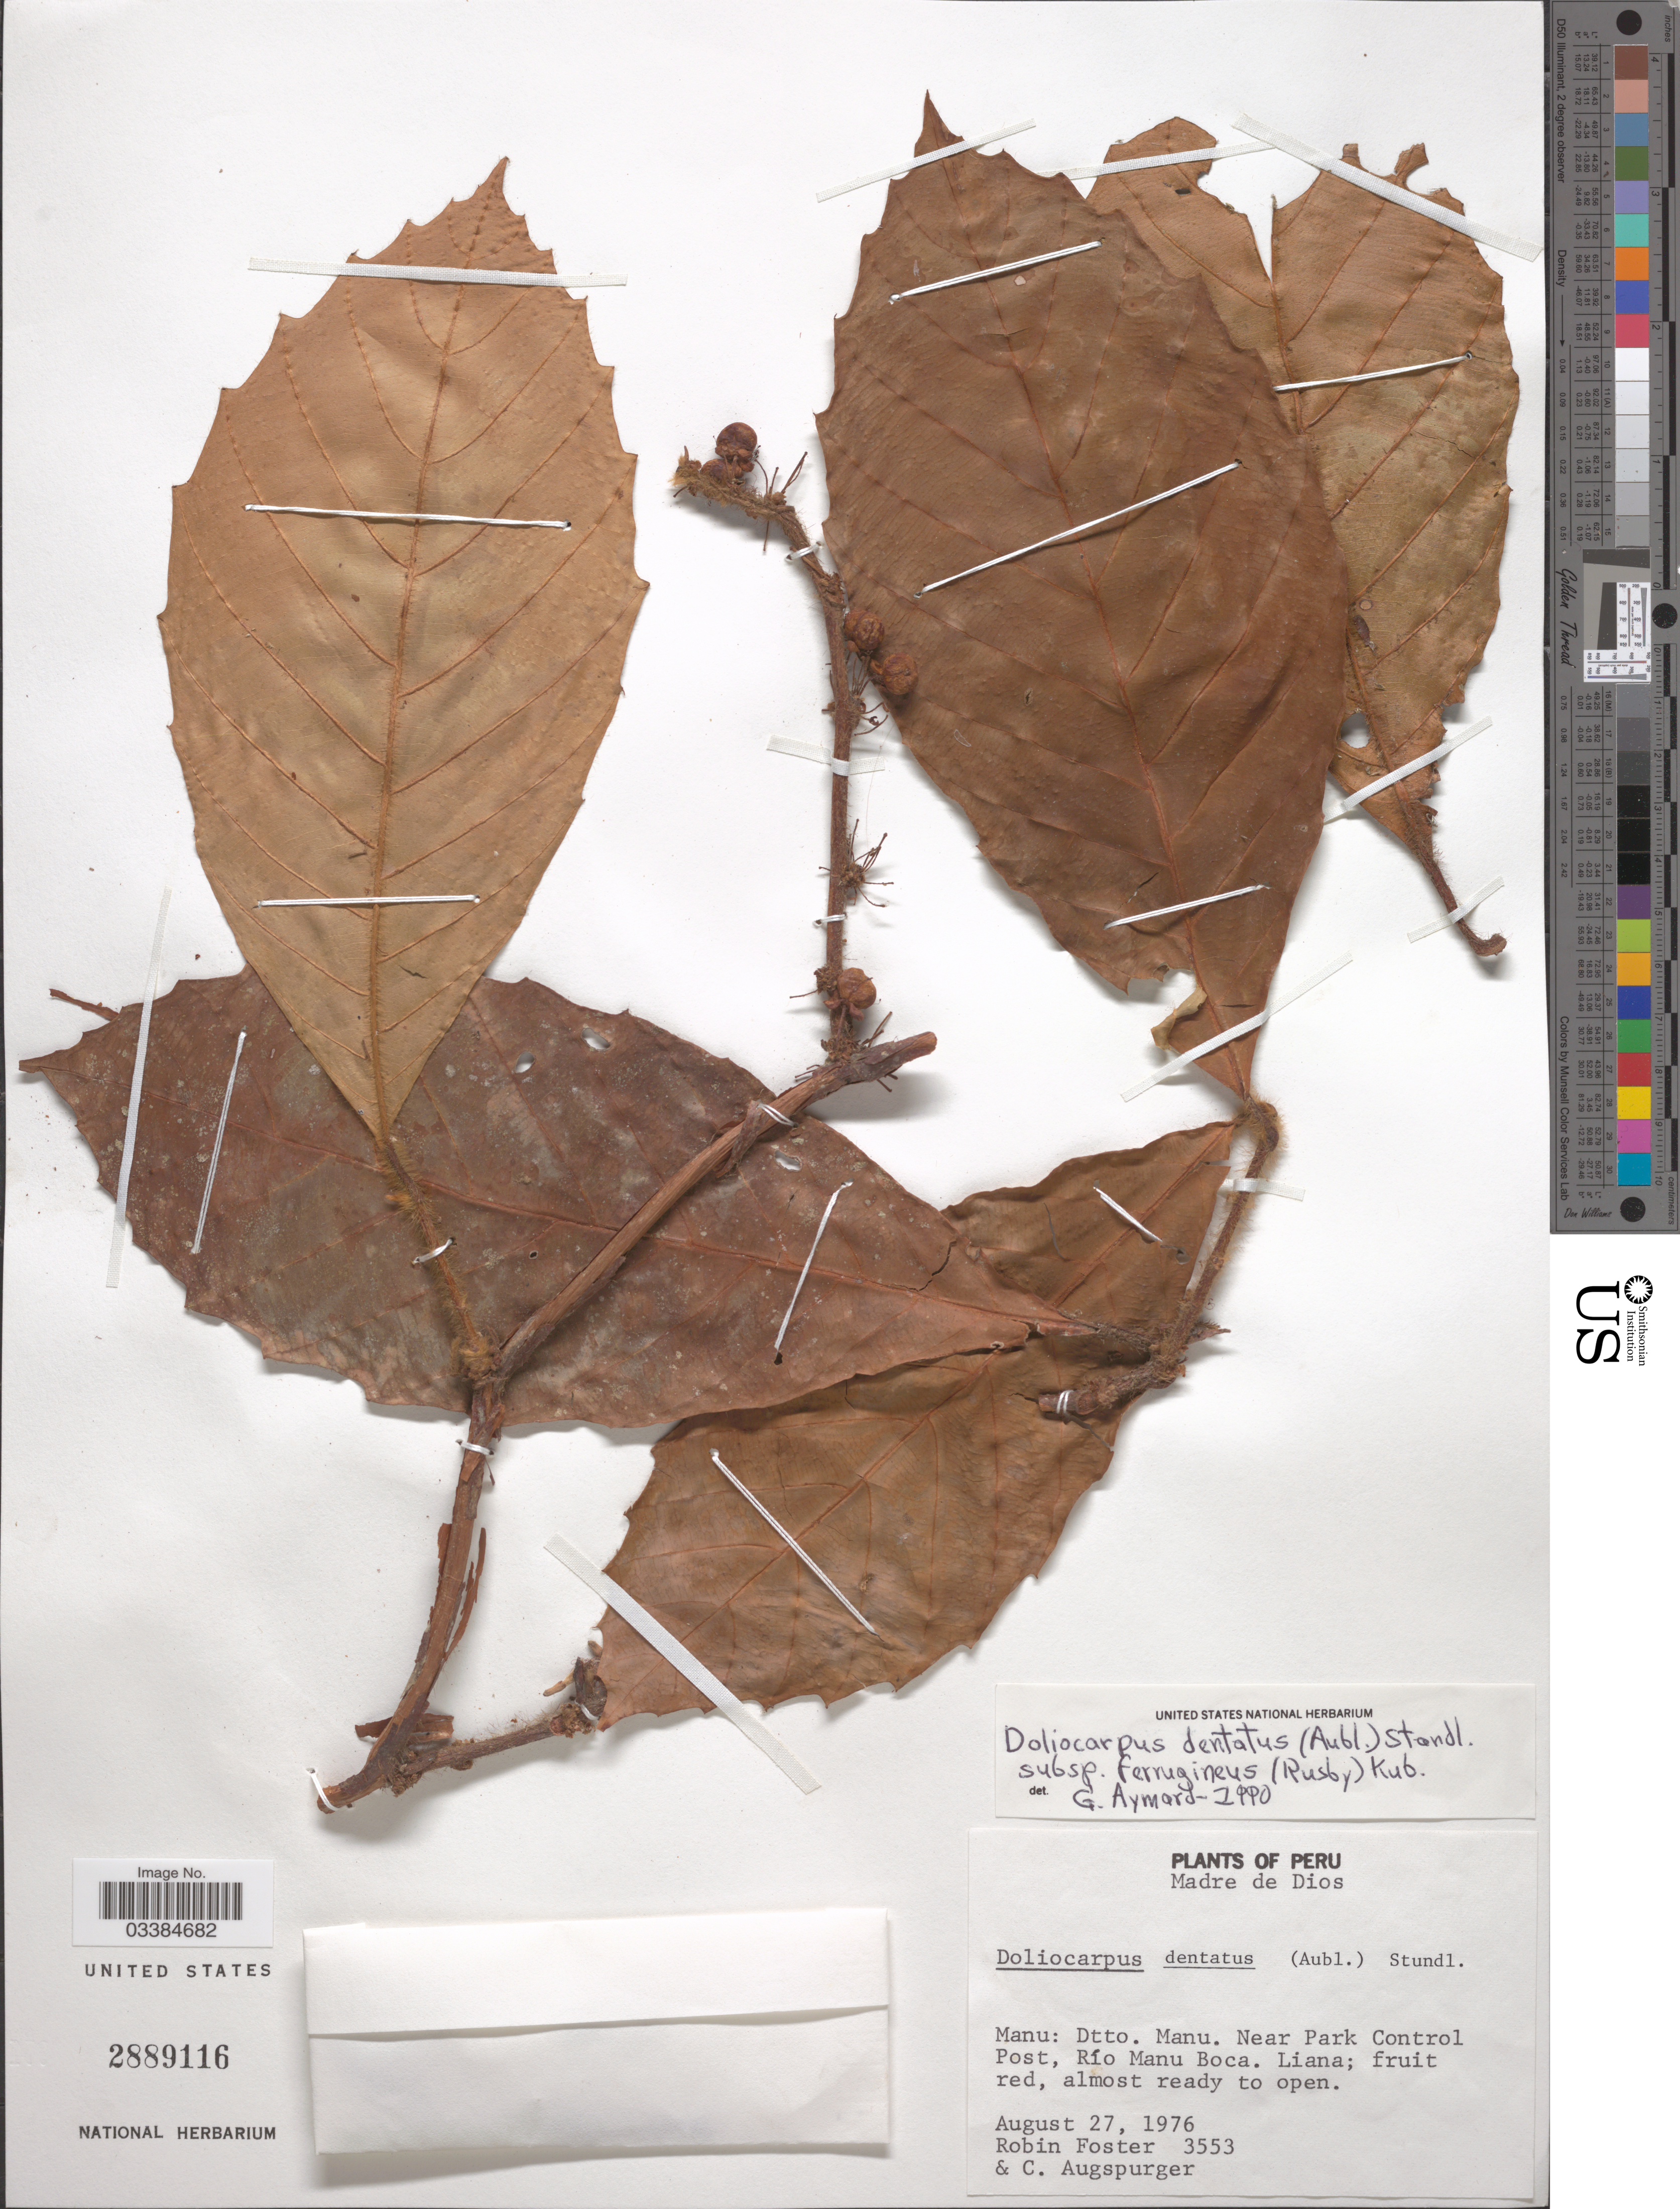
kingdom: Plantae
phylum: Tracheophyta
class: Magnoliopsida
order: Dilleniales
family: Dilleniaceae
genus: Doliocarpus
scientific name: Doliocarpus dentatus subsp. ferrugineus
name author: (Rusby) Kubitzki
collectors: R. B. Foster & C. Augspurger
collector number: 3553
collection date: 1976-08-27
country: Peru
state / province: Madre de Dios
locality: Manu: Dtto. Manu. Near Park Control Post, Río Manu Boca.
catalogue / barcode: US 2889116